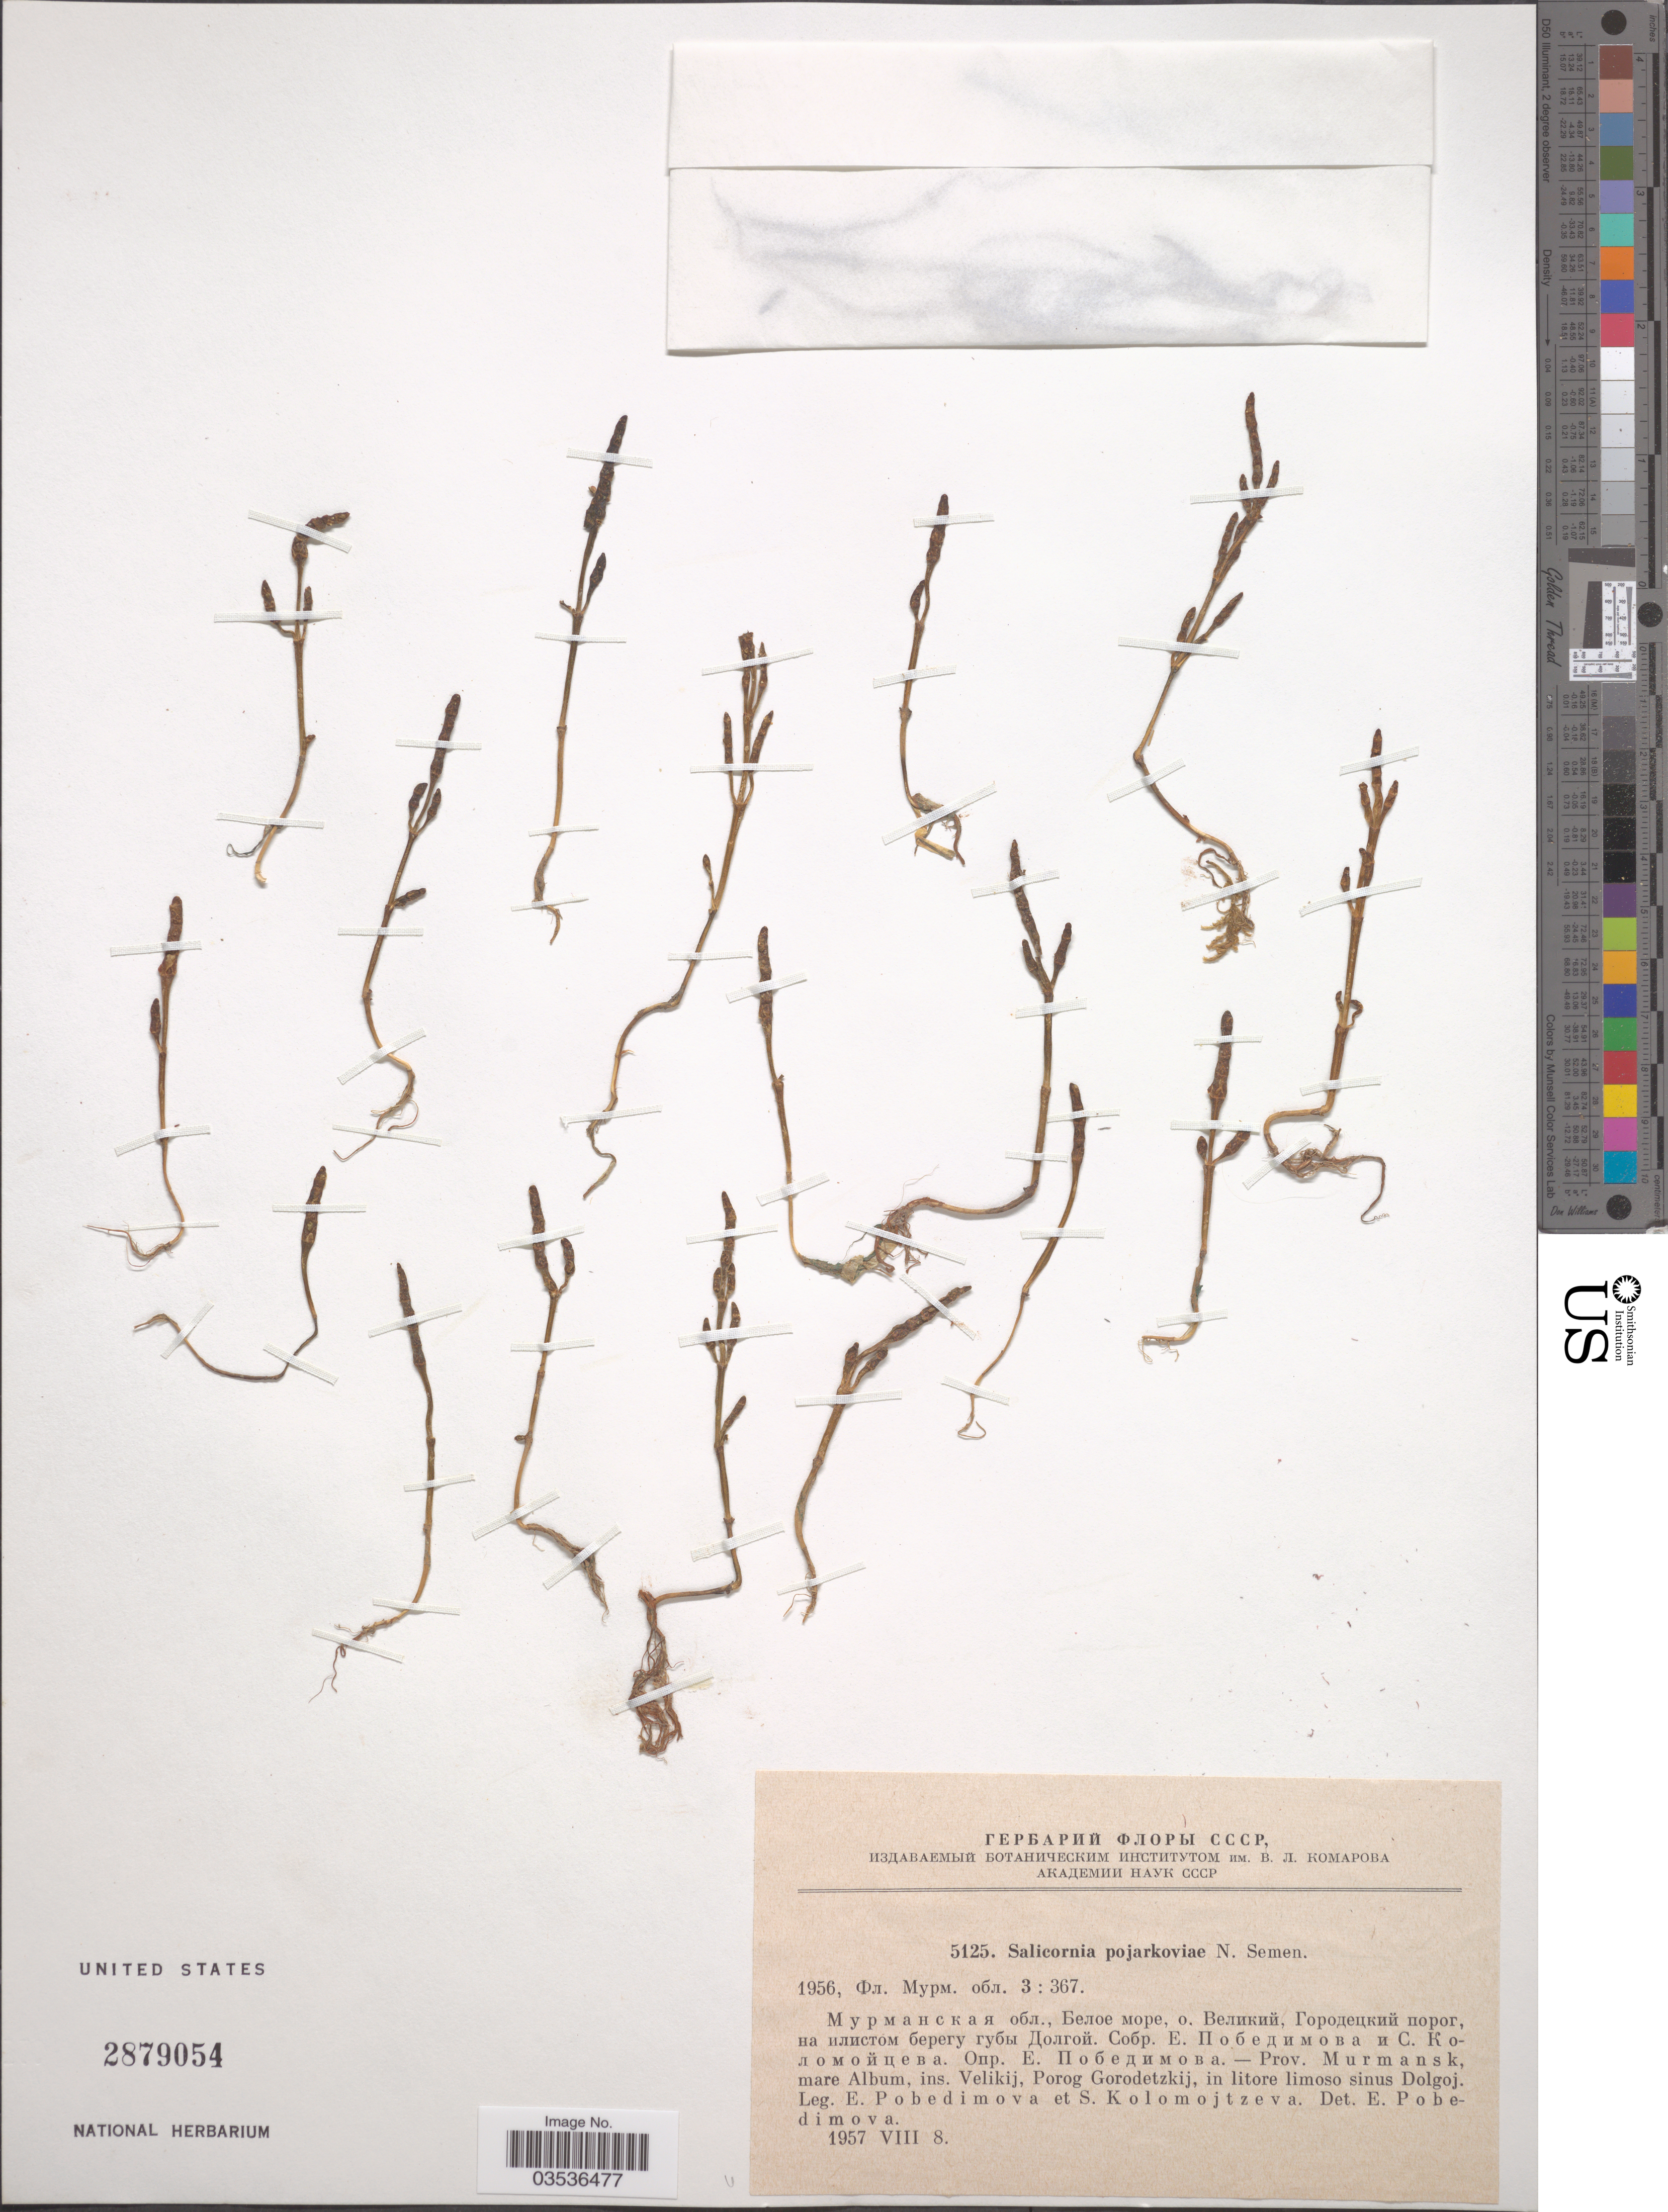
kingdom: Plantae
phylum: Tracheophyta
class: Magnoliopsida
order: Caryophyllales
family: Amaranthaceae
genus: Salicornia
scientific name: Salicornia pojarkovae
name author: N. Semenova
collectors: E. Pobedimova & S. Kolomojtzeva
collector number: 5125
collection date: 1957-08-08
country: Russian Federation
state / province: Murmansk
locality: Prov. Murmansk, mare Album, ins. Velikij, Porog Gorodetzkij, in litore limoso sinus Dolgoj.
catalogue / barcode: US 2879054